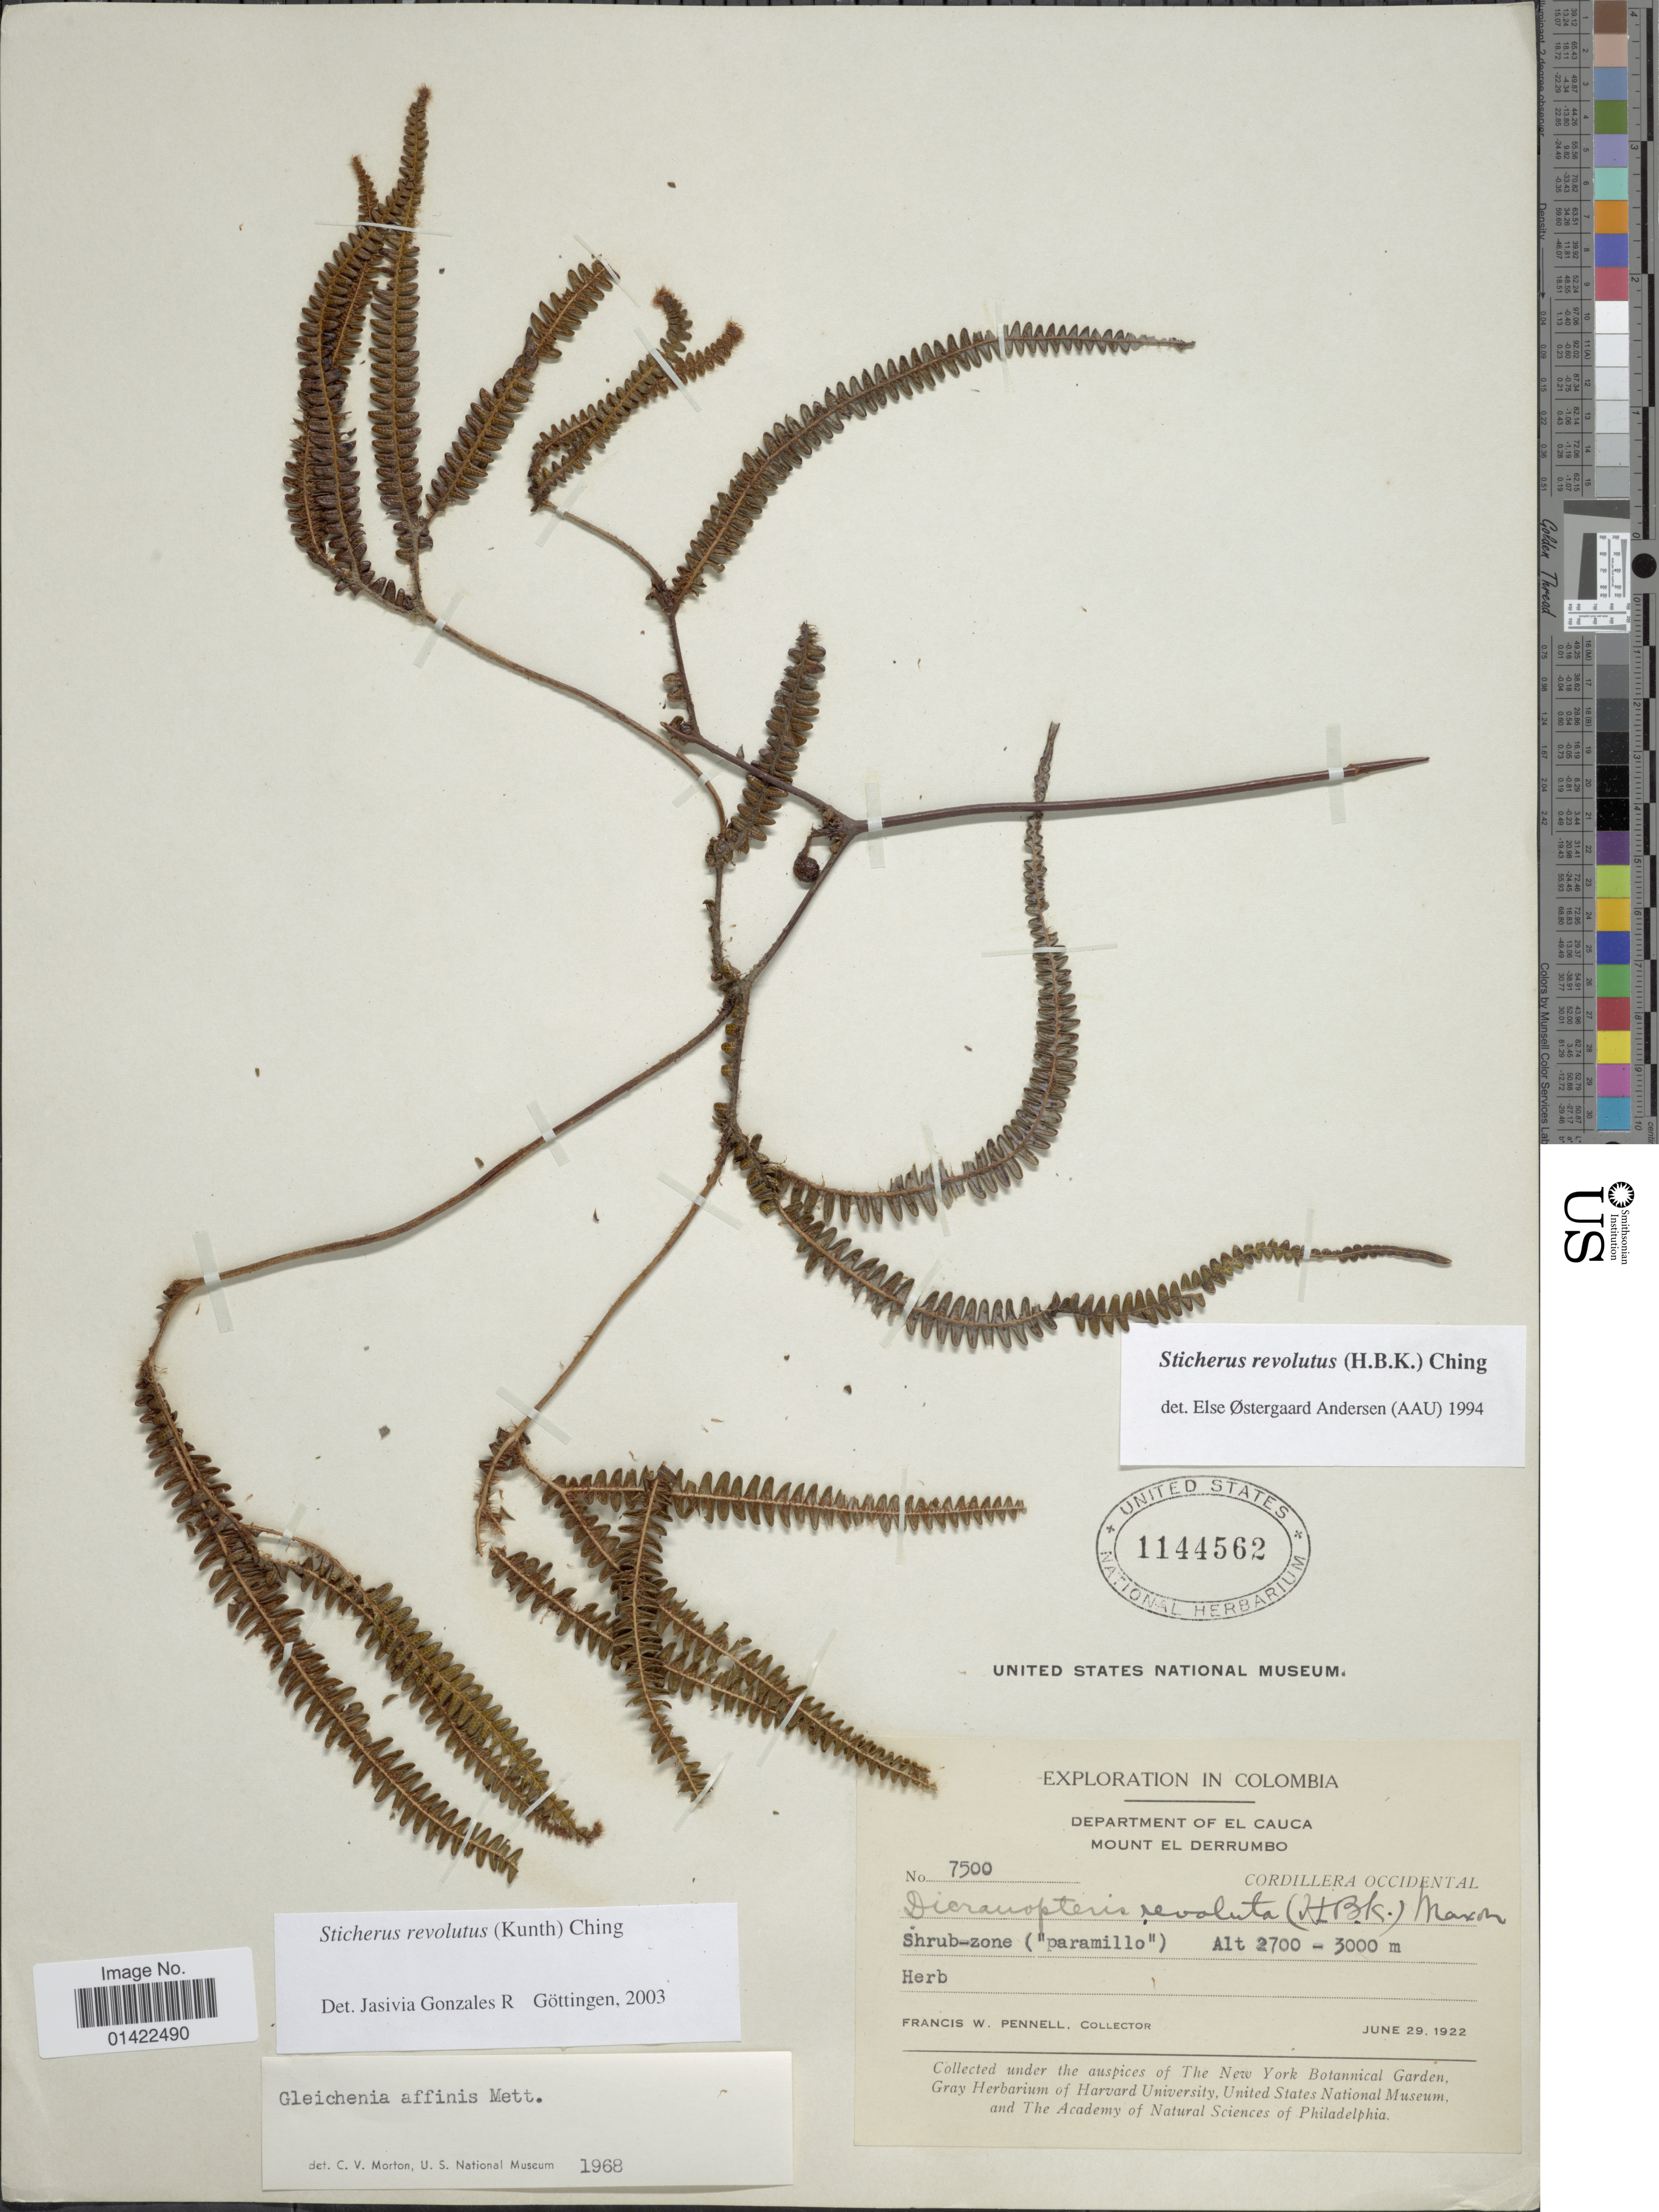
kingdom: Plantae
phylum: Tracheophyta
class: Polypodiopsida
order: Gleicheniales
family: Gleicheniaceae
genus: Sticherus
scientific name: Sticherus revolutus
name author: (Kunth) Ching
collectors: F. W. Pennell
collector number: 7500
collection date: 1922-06-29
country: Colombia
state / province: Cauca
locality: Mount el Derrumbo, Cordillera Occidenta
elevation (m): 2700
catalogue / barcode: US 1144562